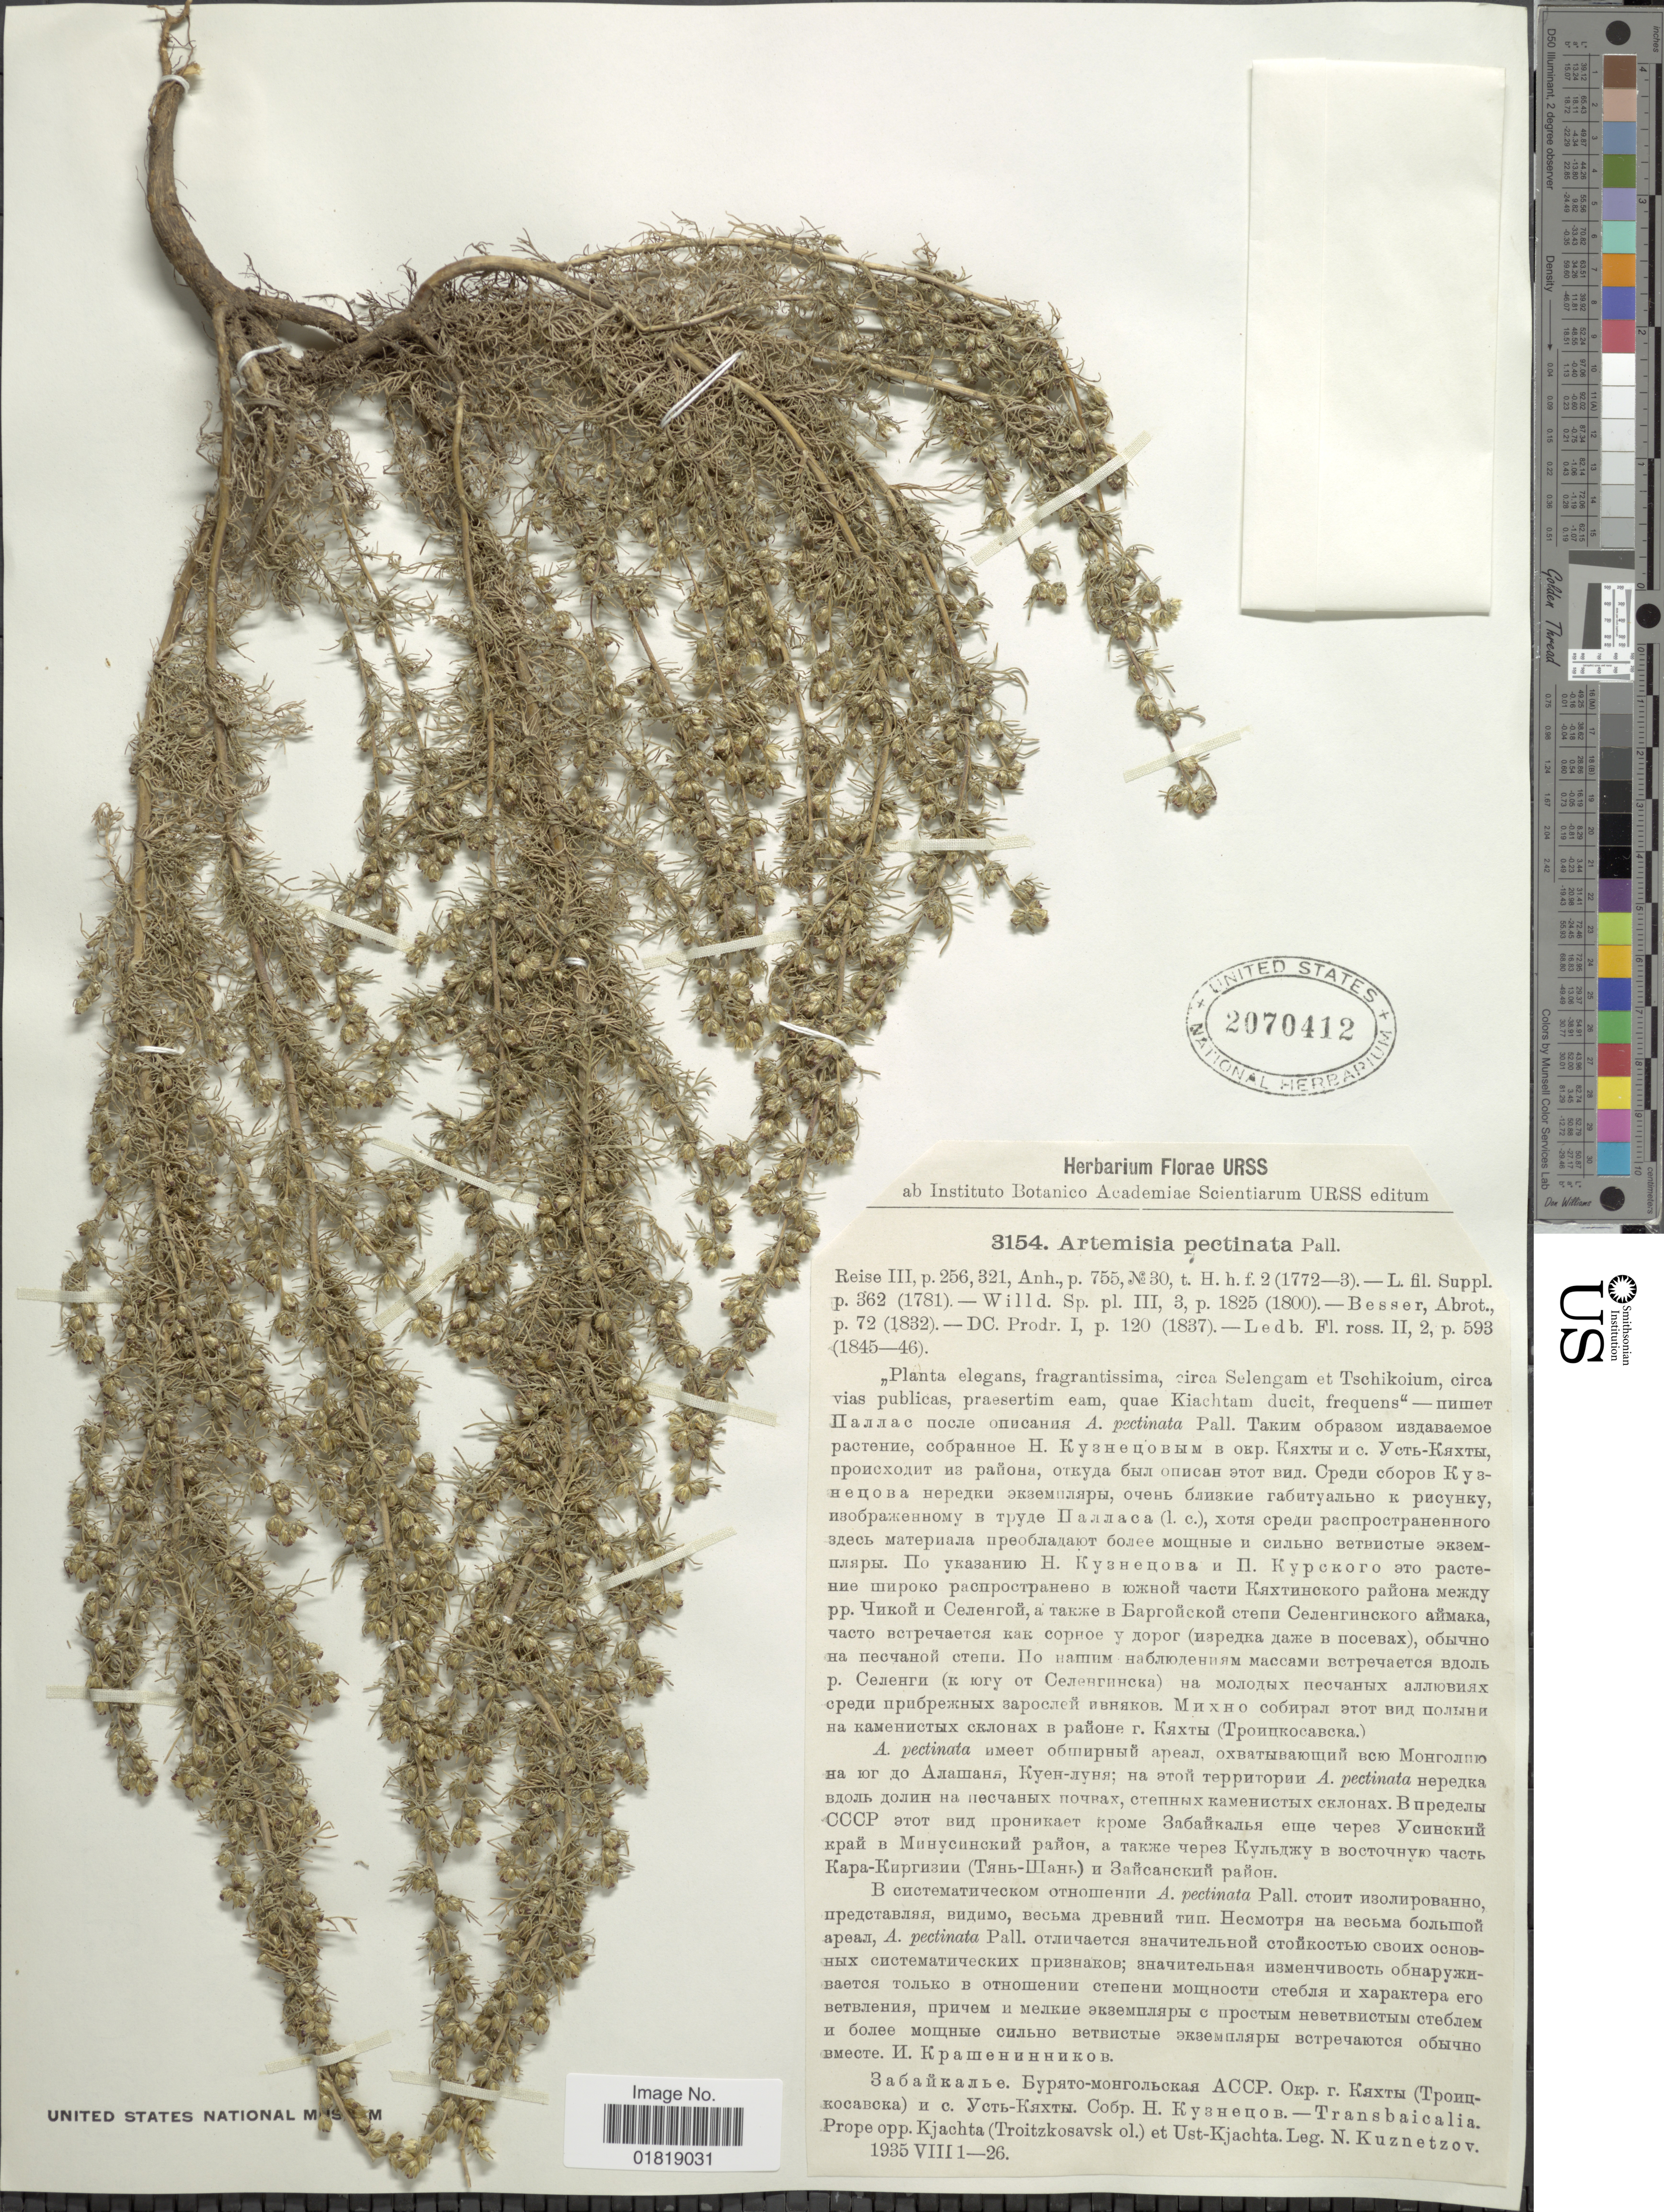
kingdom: Plantae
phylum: Tracheophyta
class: Magnoliopsida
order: Asterales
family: Asteraceae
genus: Artemisia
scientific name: Artemisia pectinata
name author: Pall.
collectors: N. Luznetzov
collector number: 3154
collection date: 1935-08-01/1935-08-26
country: Russian Federation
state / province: Buryatia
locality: Transbaicalia, Prope opp. Kjachta (Troitzkosavsk ol.) et Ust. Kjachta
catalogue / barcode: US 2070412